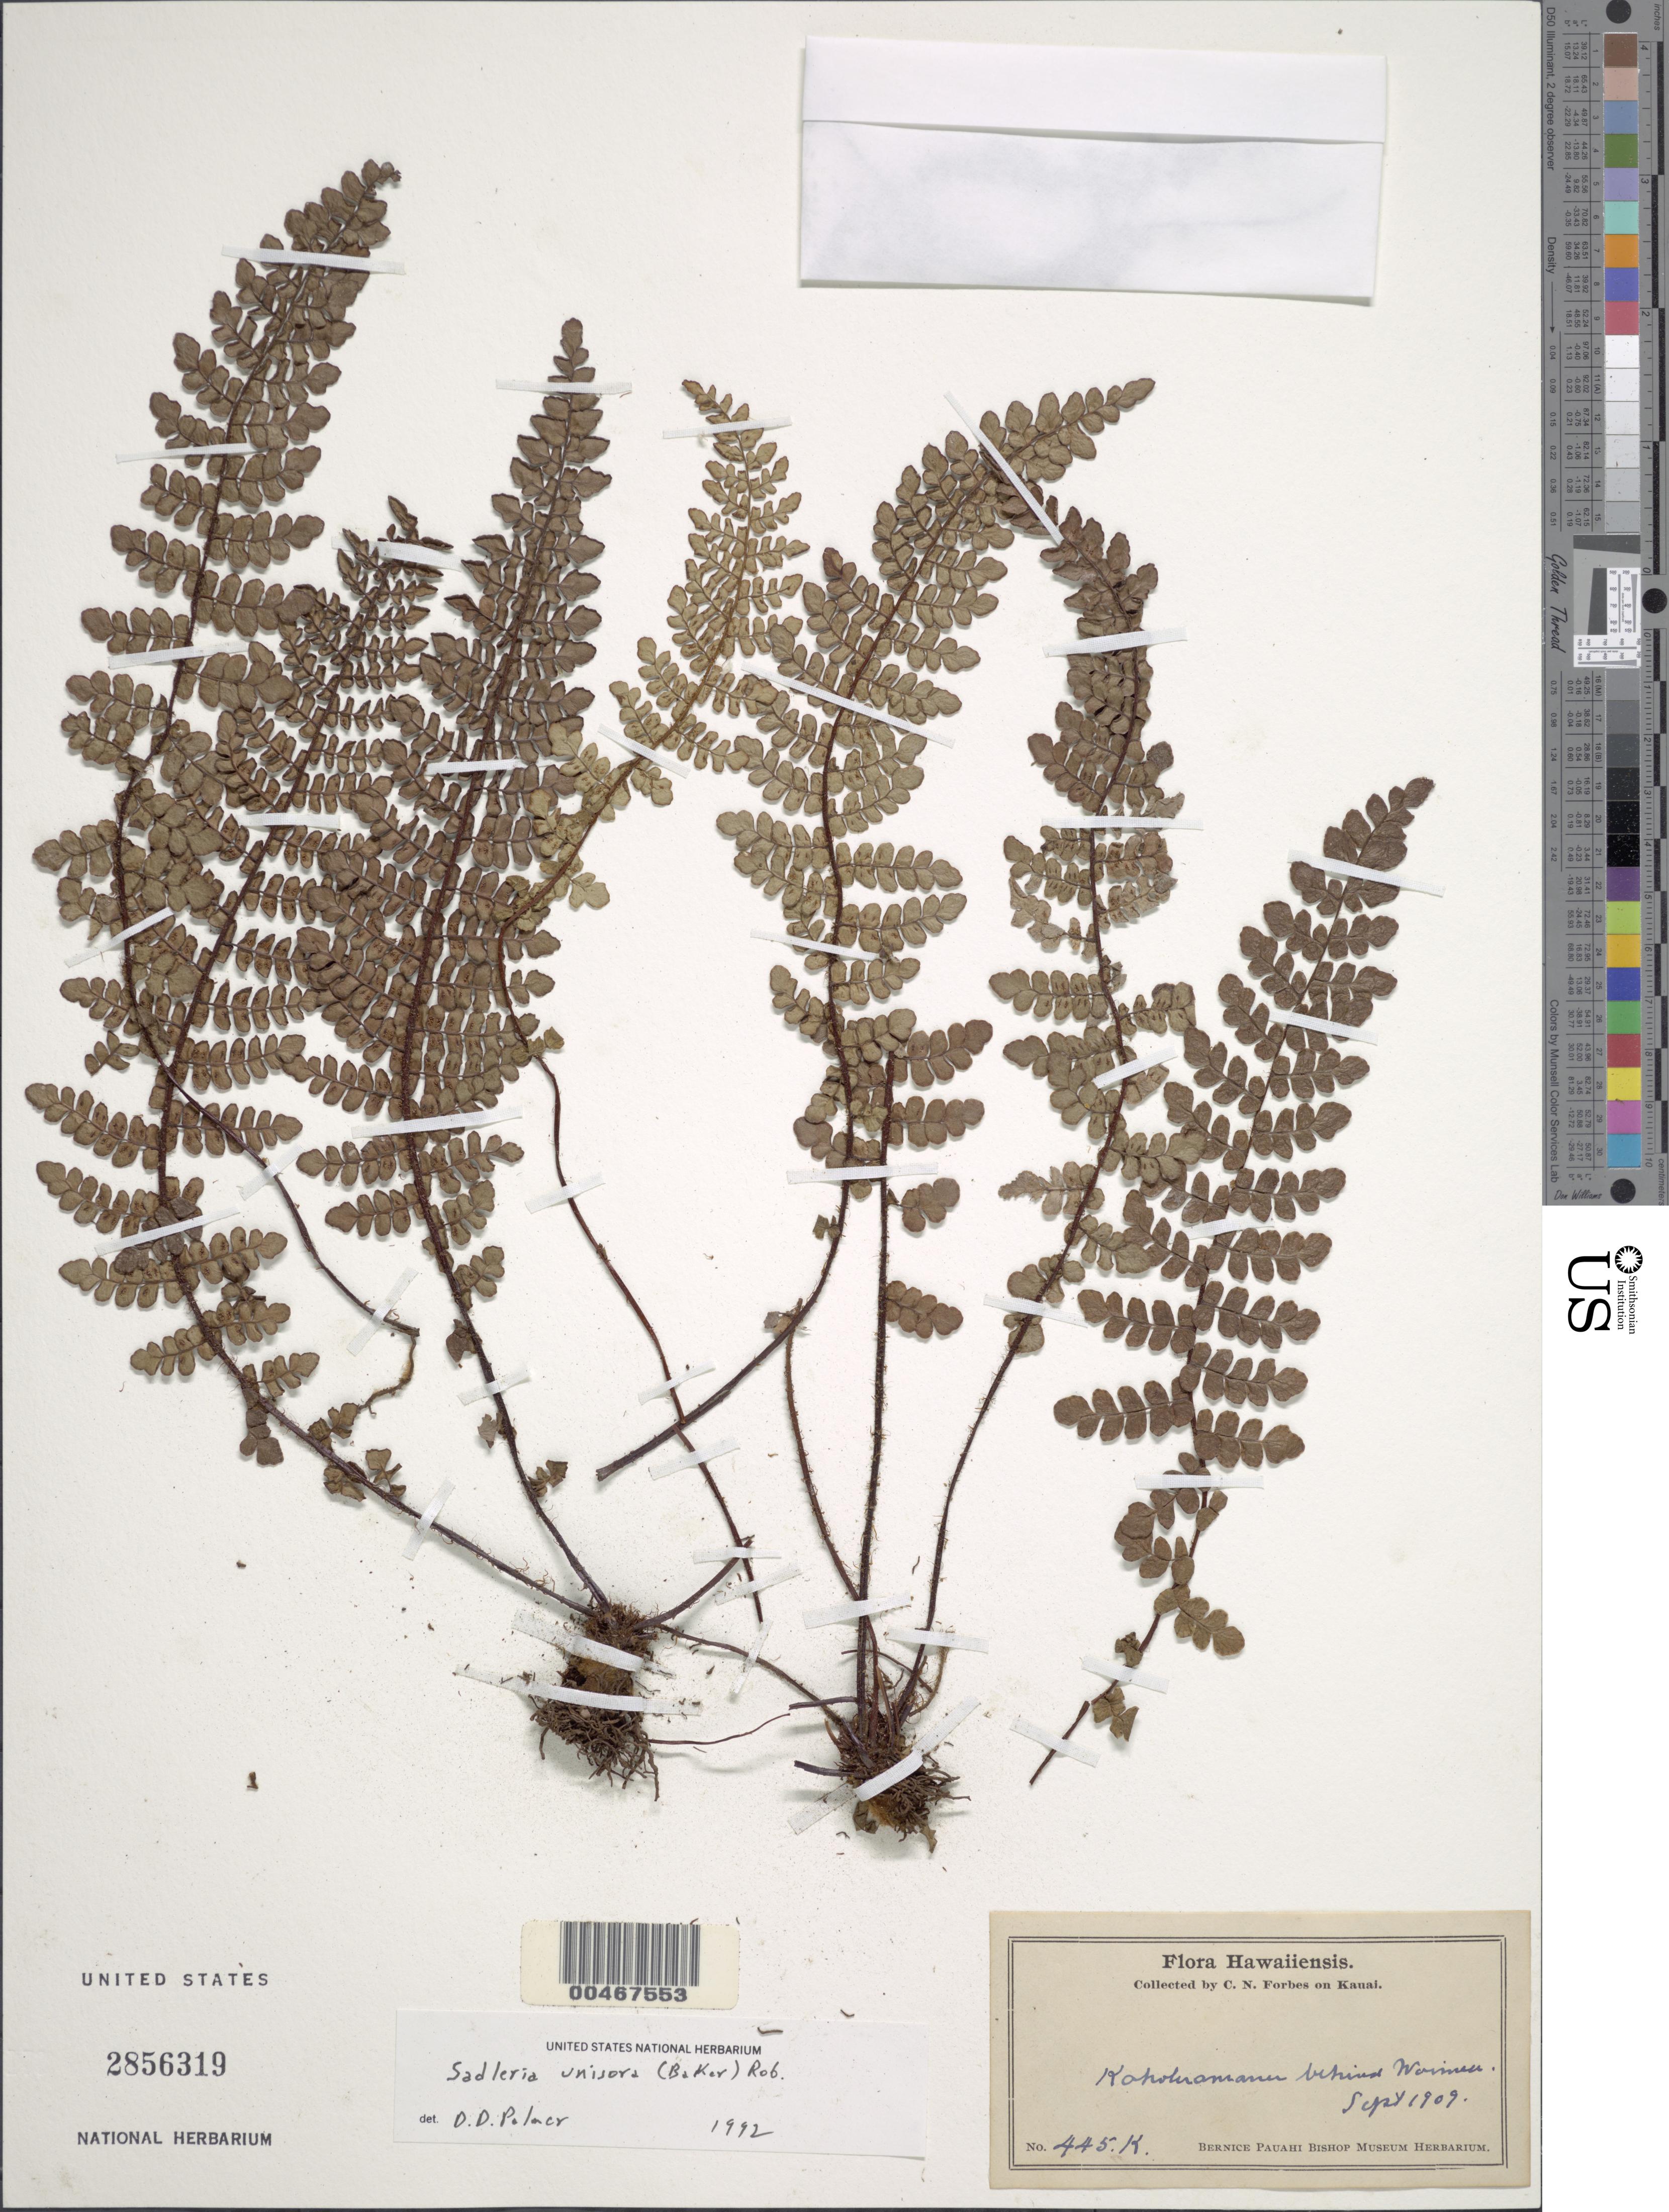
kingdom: Plantae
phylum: Tracheophyta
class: Polypodiopsida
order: Polypodiales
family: Blechnaceae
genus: Sadleria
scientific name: Sadleria unisora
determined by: Palmer, D. D.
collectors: C. N. Forbes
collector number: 445.K.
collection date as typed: Sep 1909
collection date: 1909-09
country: United States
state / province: Hawaii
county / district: Kauai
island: Kaua'i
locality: Kaholuamanu, behind Waimea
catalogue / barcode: US 2856319